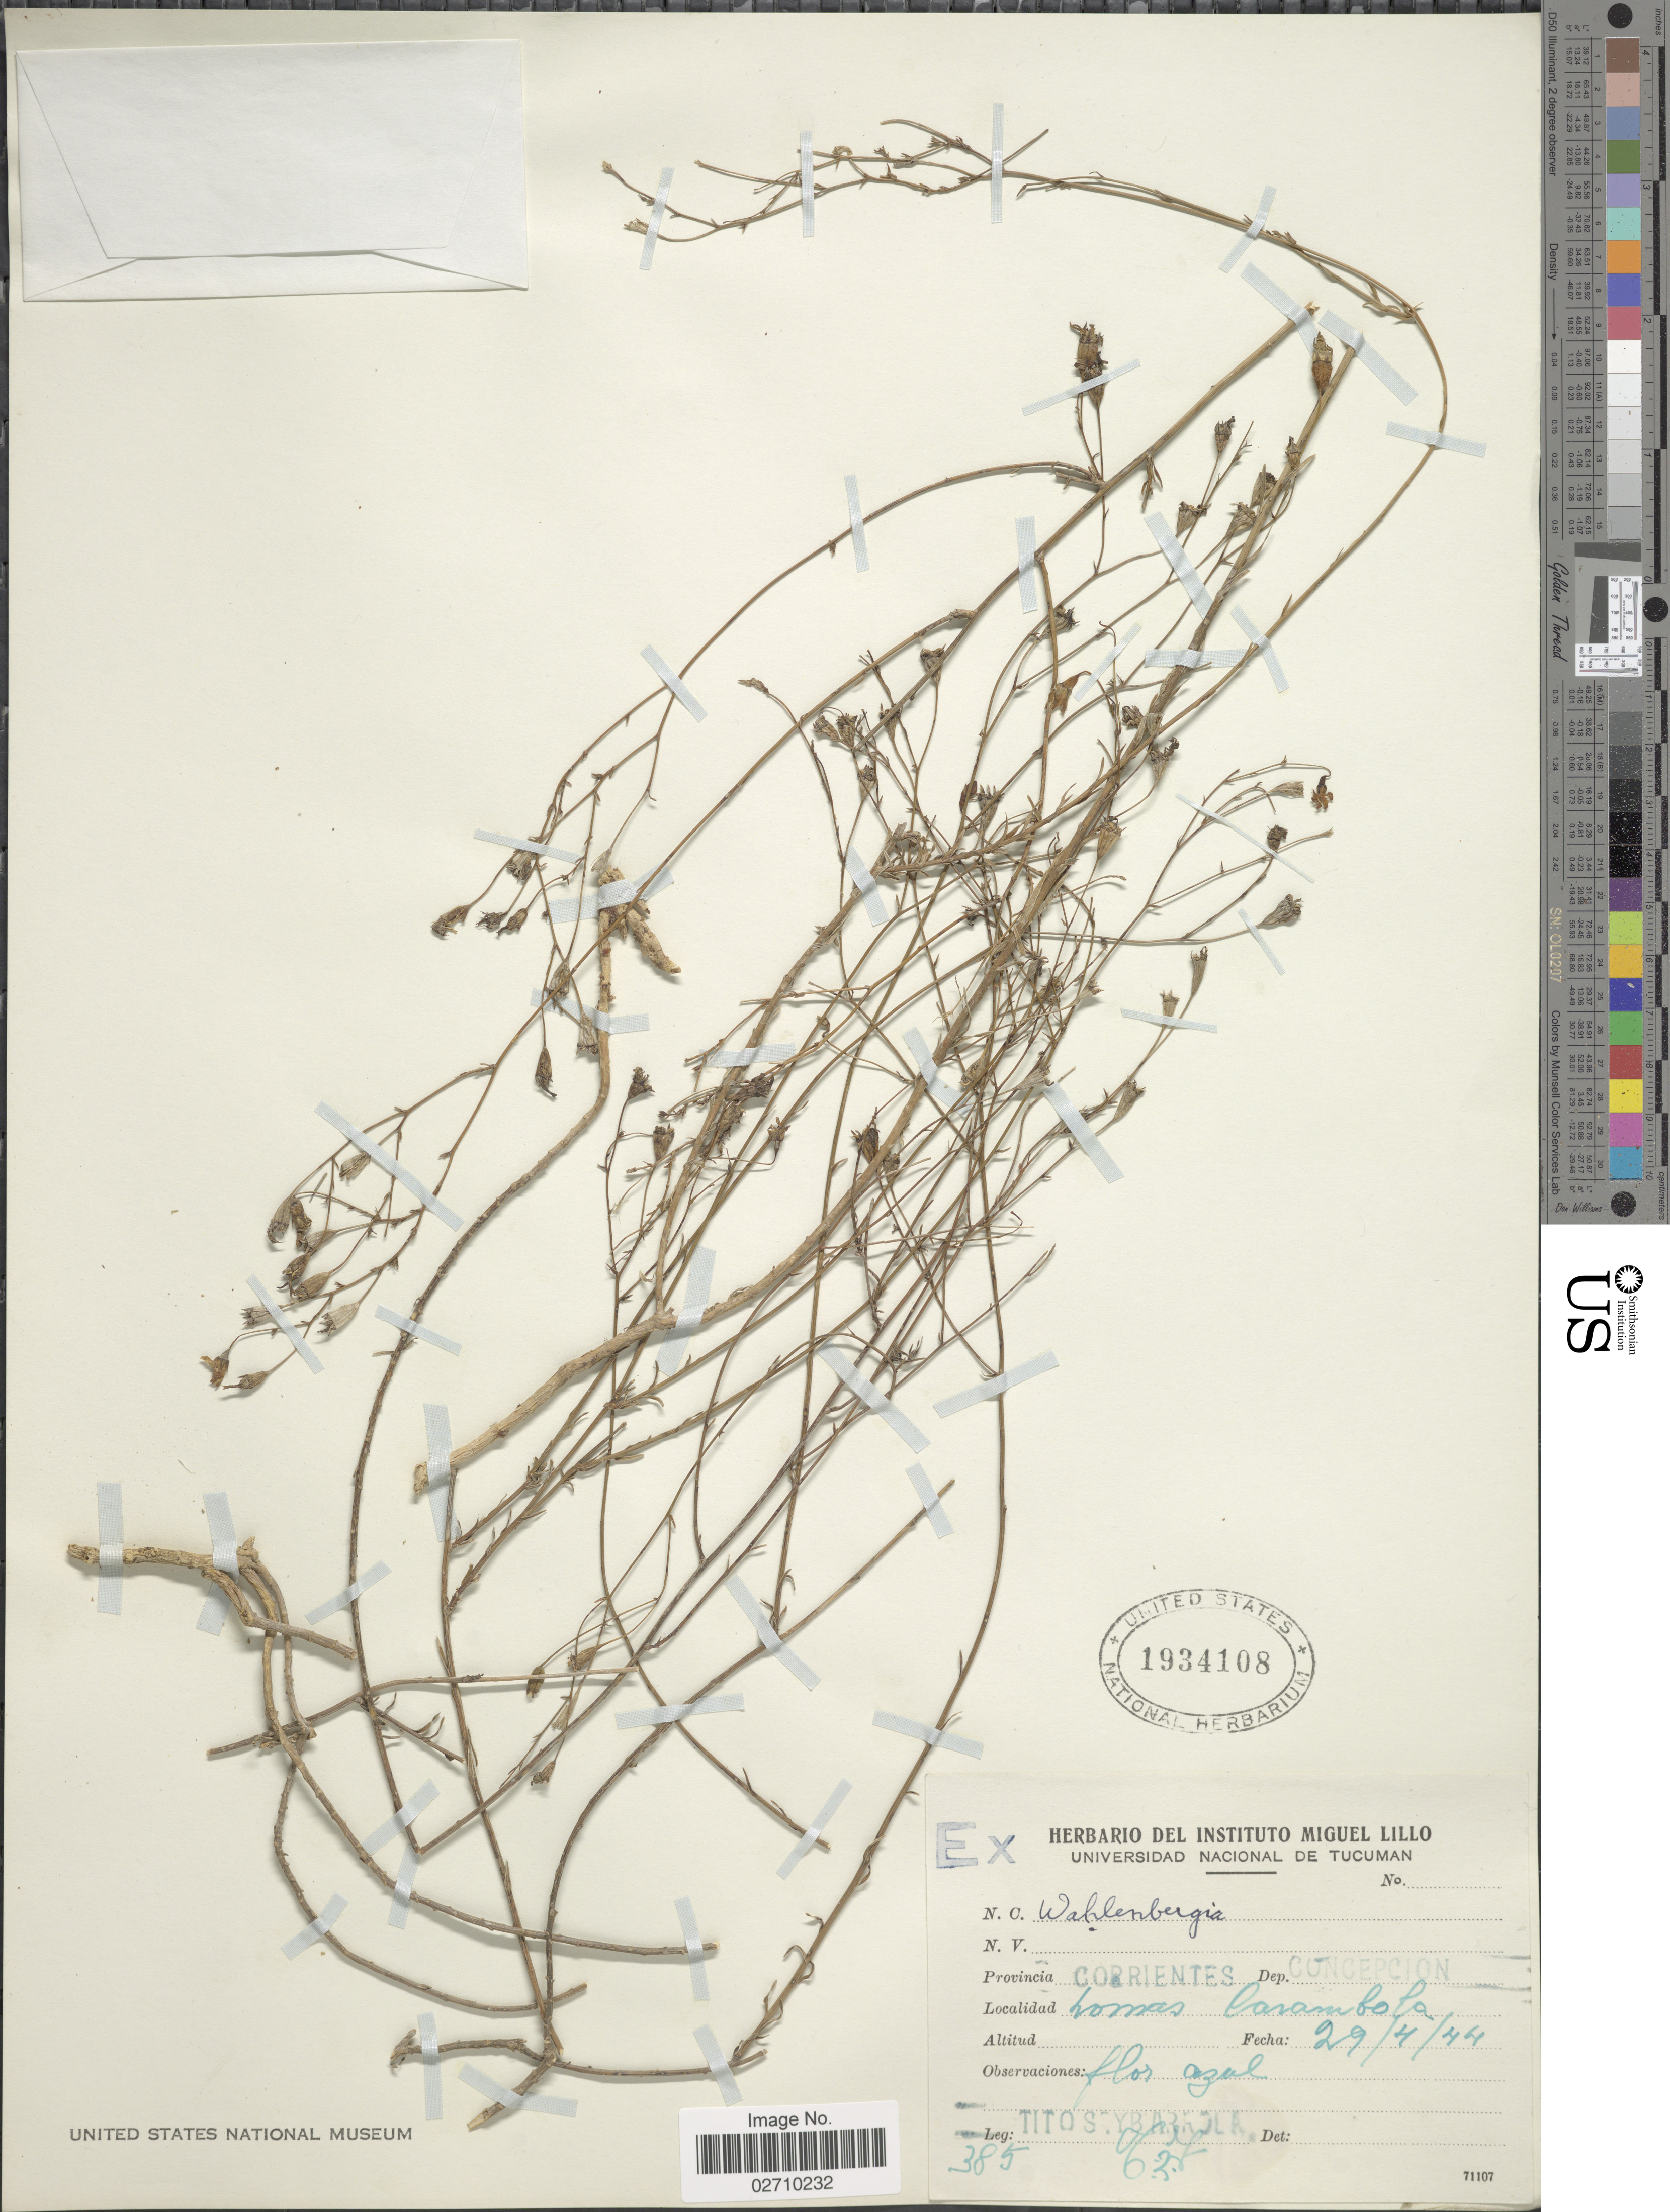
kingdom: Plantae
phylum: Tracheophyta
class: Magnoliopsida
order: Asterales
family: Campanulaceae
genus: Wahlenbergia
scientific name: Wahlenbergia sp.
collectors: T. Ybarrola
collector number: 385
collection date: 1944-04-29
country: Argentina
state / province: Corrientes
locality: Dep. Concepcion. Lomas Carambola.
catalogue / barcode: US 1934108